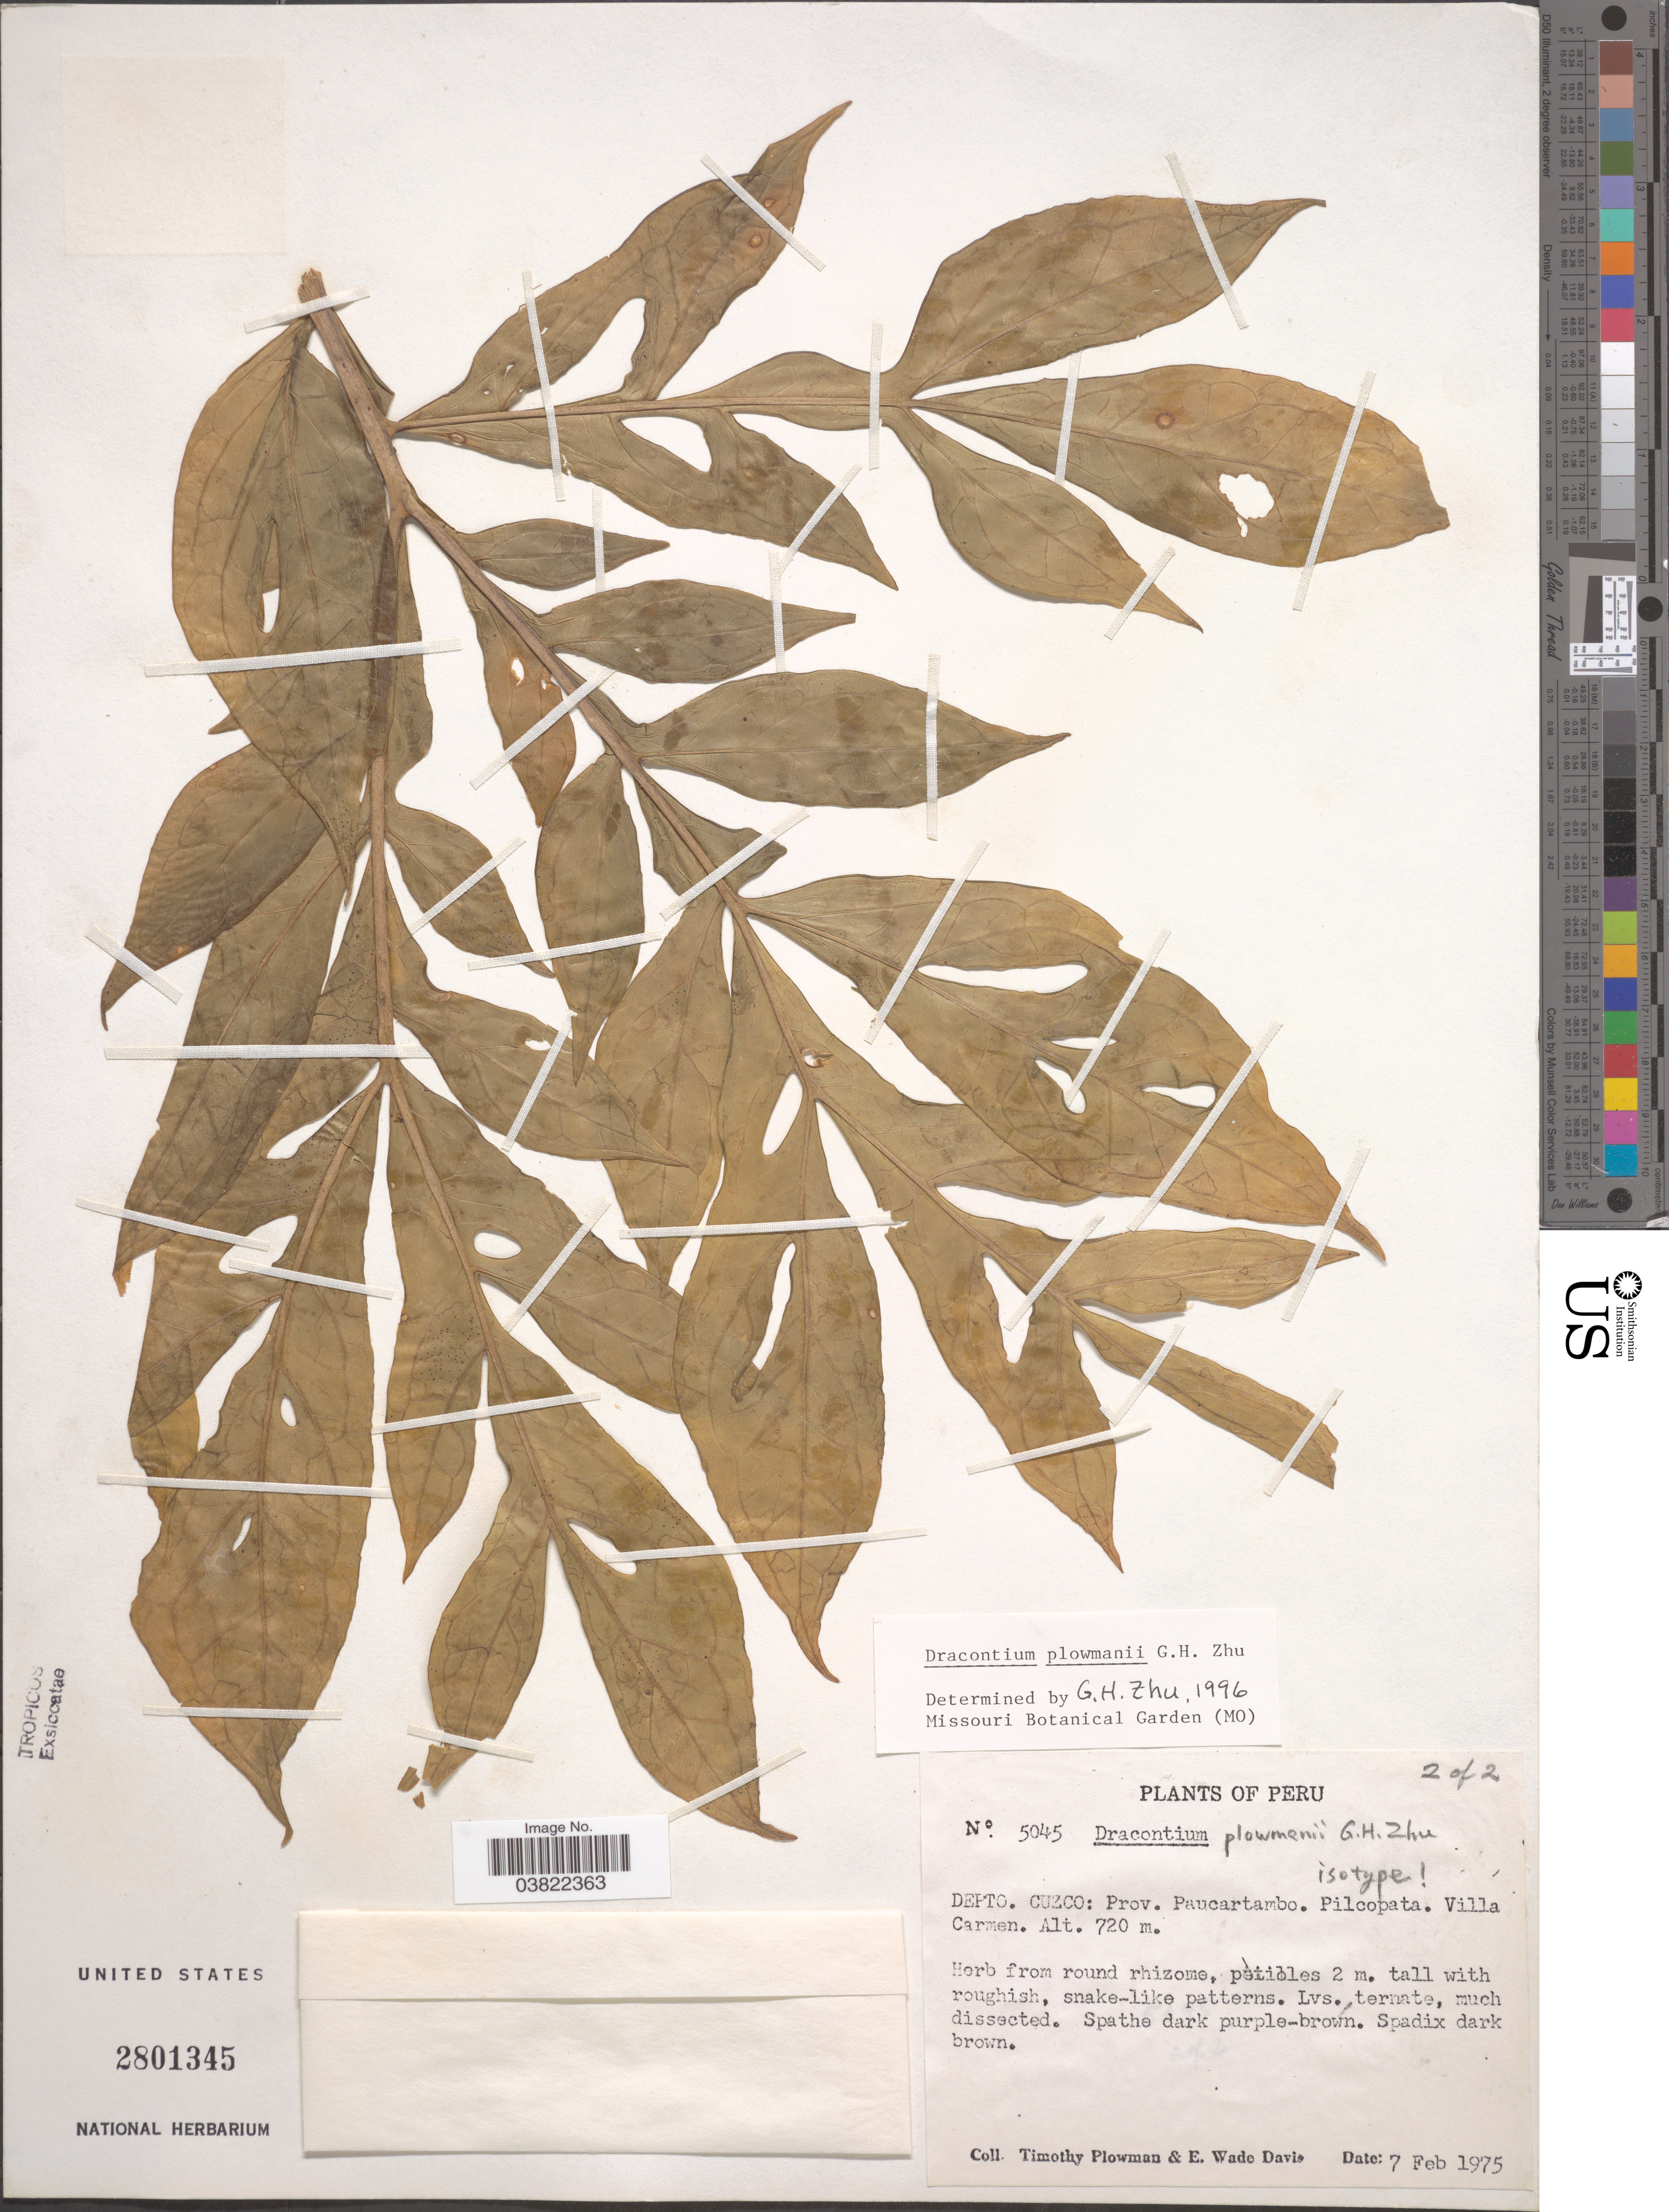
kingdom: Plantae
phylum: Tracheophyta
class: Liliopsida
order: Alismatales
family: Araceae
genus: Dracontium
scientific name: Dracontium plowmanii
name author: G.H. Zhu & Croat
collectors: T. Plowman & E. W. Davis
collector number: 5045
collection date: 1975-02-07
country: Peru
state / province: Cusco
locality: Depto. Cuzco: Prov. Paucartambo. Pilcopata. Villa Carmen.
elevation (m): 720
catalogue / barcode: US 2801345